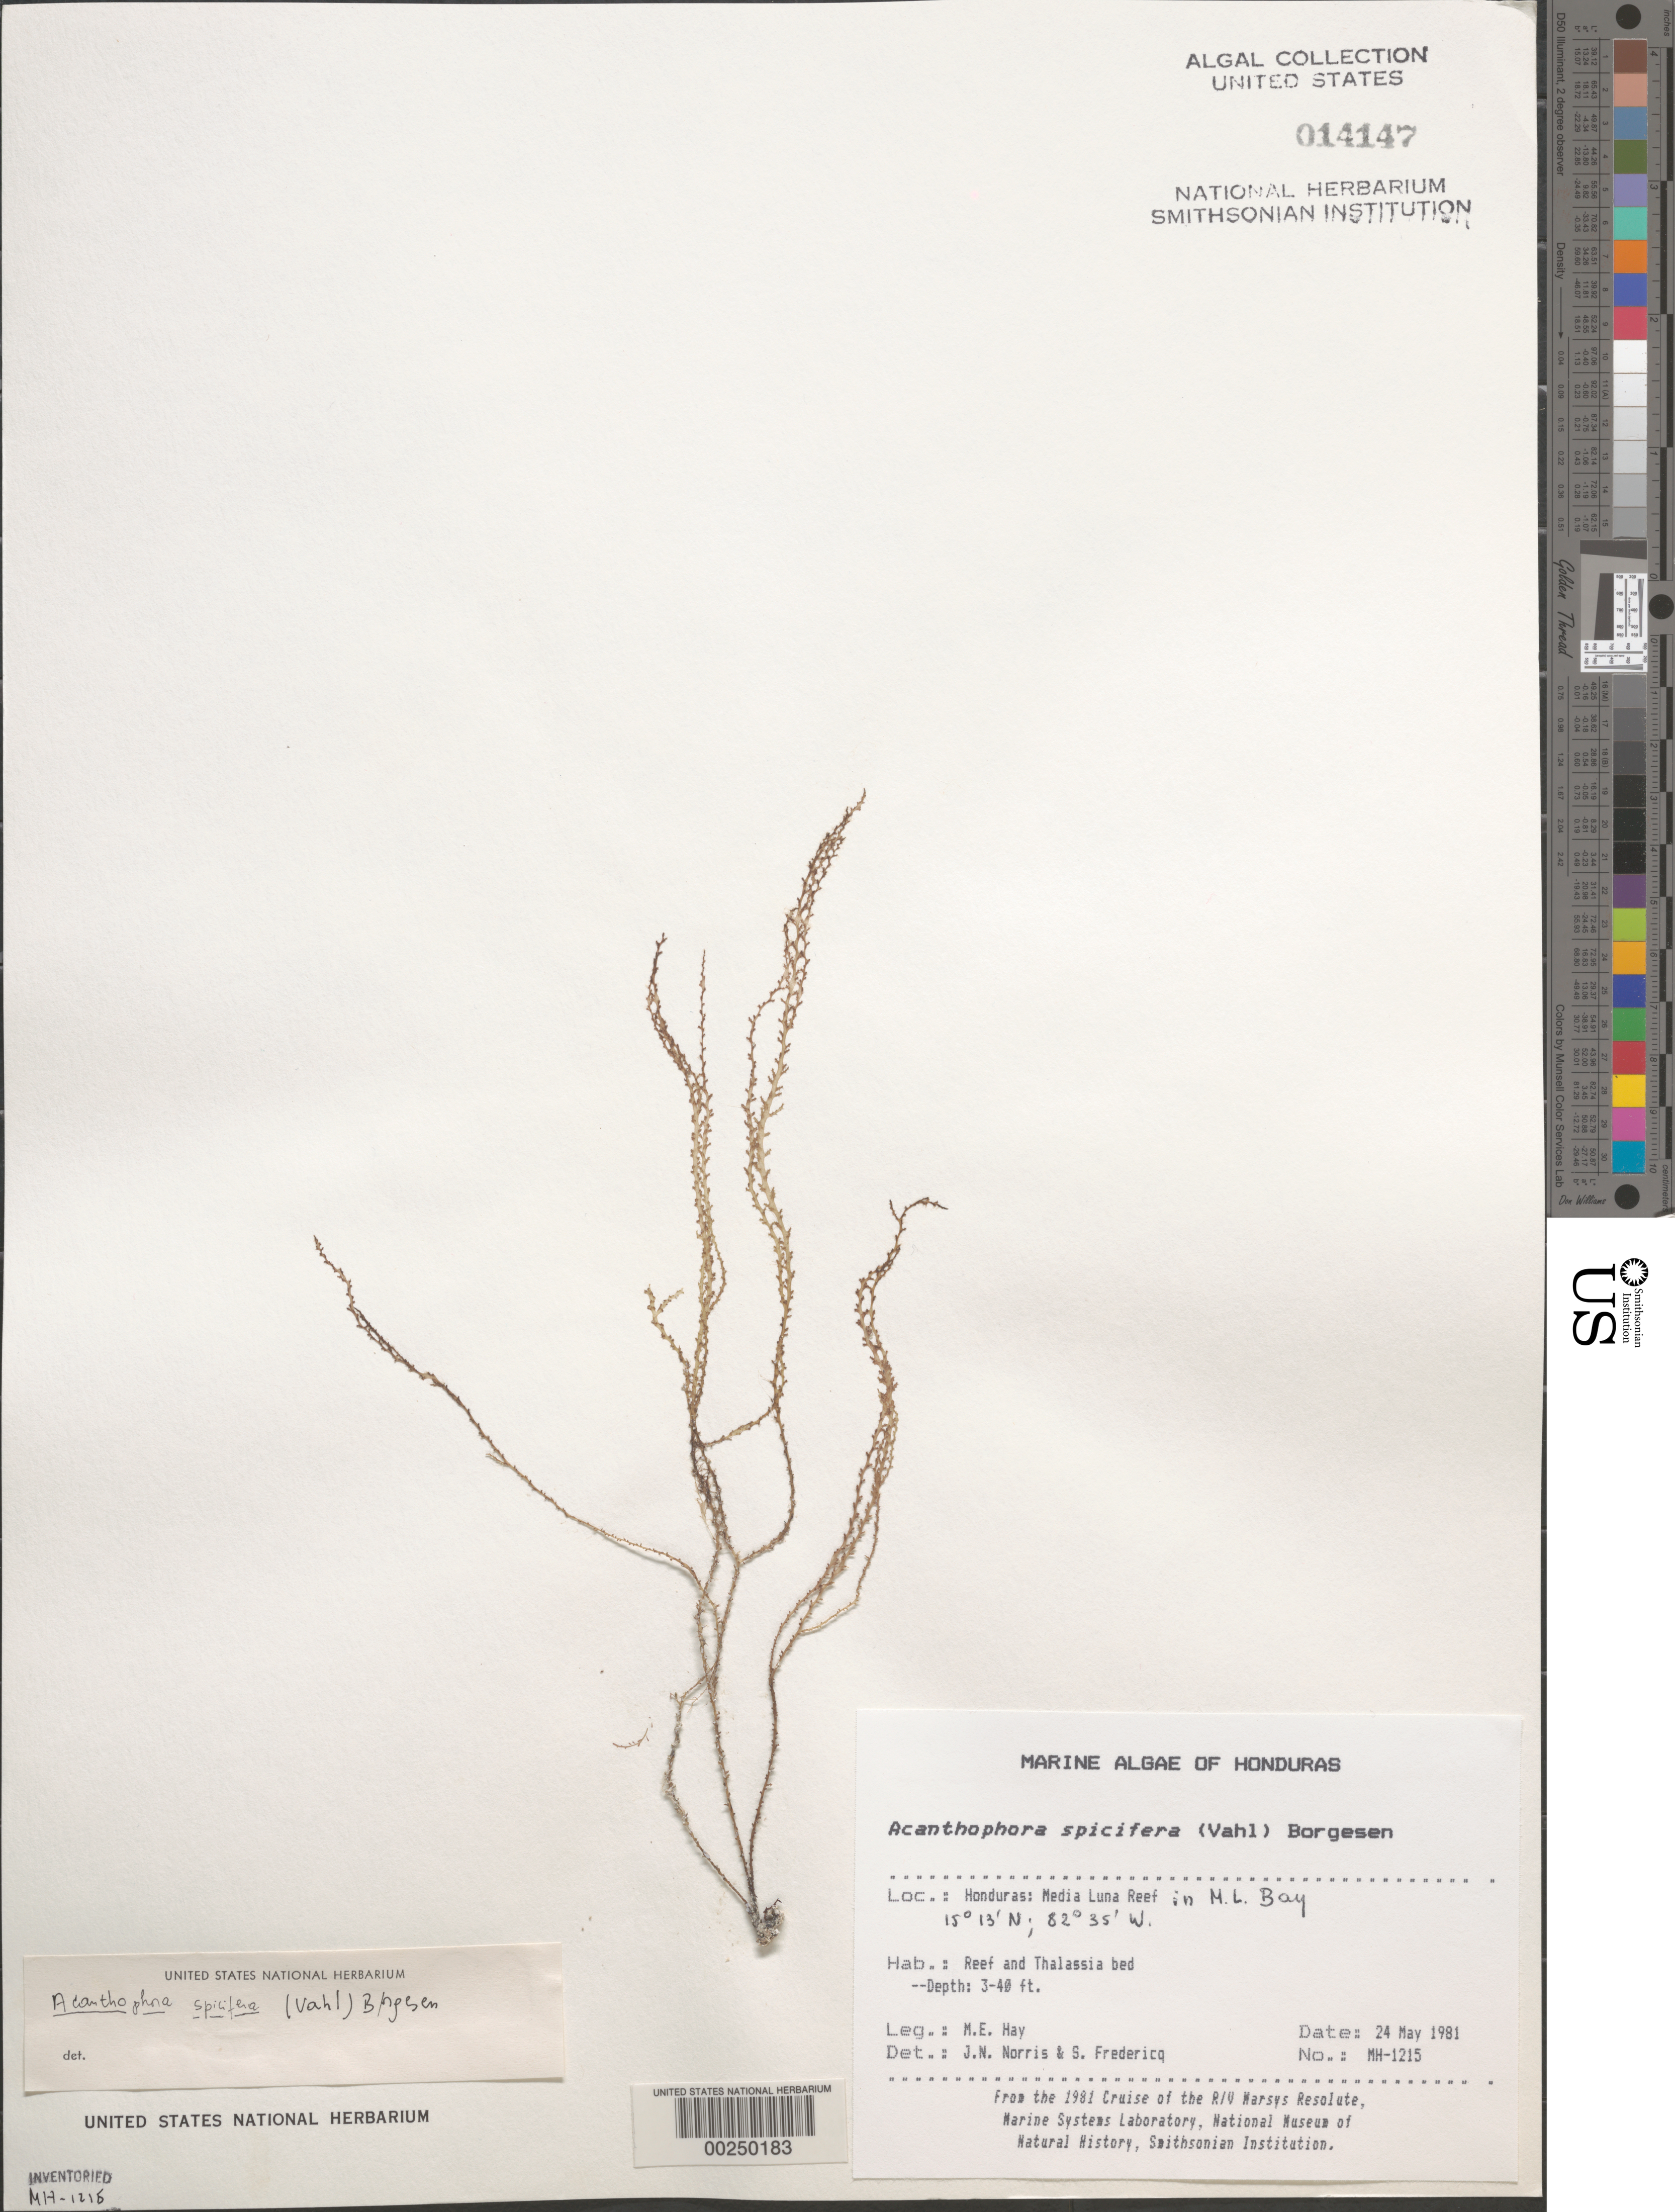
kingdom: Plantae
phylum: Rhodophyta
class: Florideophyceae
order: Ceramiales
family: Rhodomelaceae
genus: Acanthophora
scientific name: Acanthophora spicifera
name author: (Vahl) Børgesen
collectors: M. E. Hay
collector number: MH-1215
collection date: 1981-05-24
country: Honduras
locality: Media Luna Reef in M. L. Bay.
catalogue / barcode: US 14147